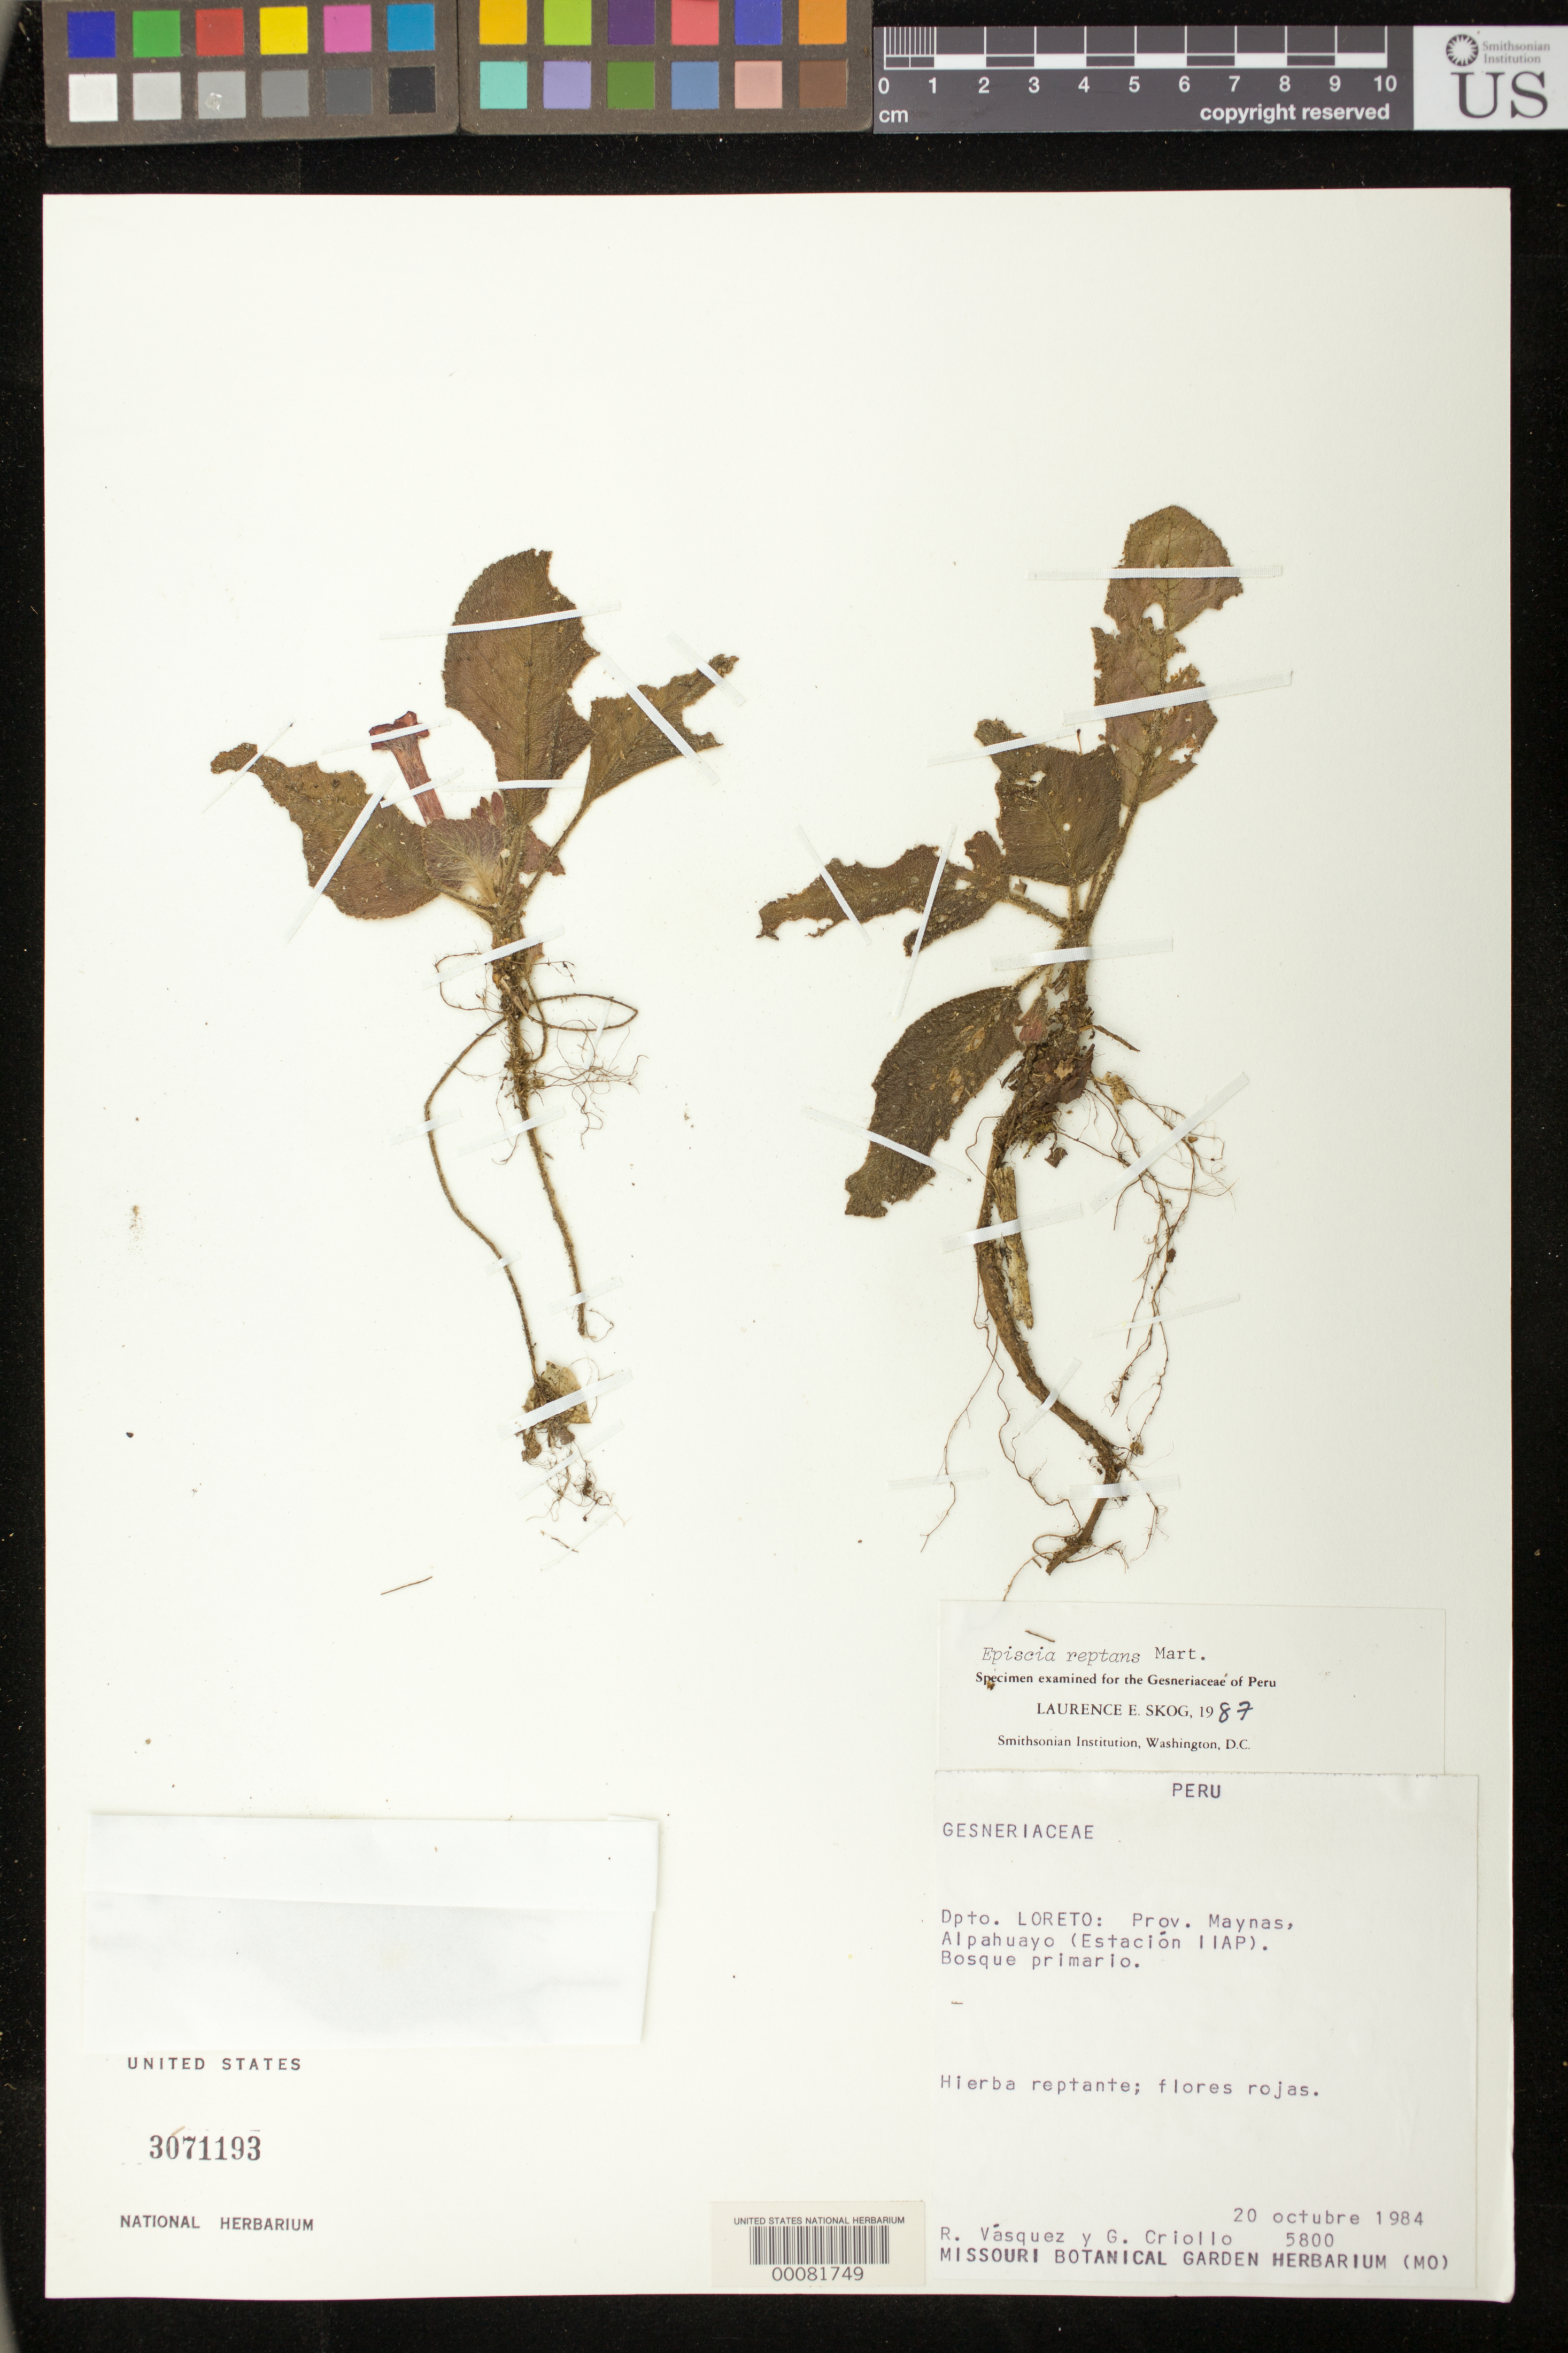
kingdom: Plantae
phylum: Tracheophyta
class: Magnoliopsida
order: Lamiales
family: Gesneriaceae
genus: Episcia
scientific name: Episcia reptans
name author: Mart.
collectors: R. Vásquez & G. Criollo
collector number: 5800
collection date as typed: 20 Oct 1984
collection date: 1984-10-20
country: Peru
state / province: Loreto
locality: Prov. Maynas; Alpahuayo (Estación IIAP)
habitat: Bosque primario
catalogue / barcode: US 3071193